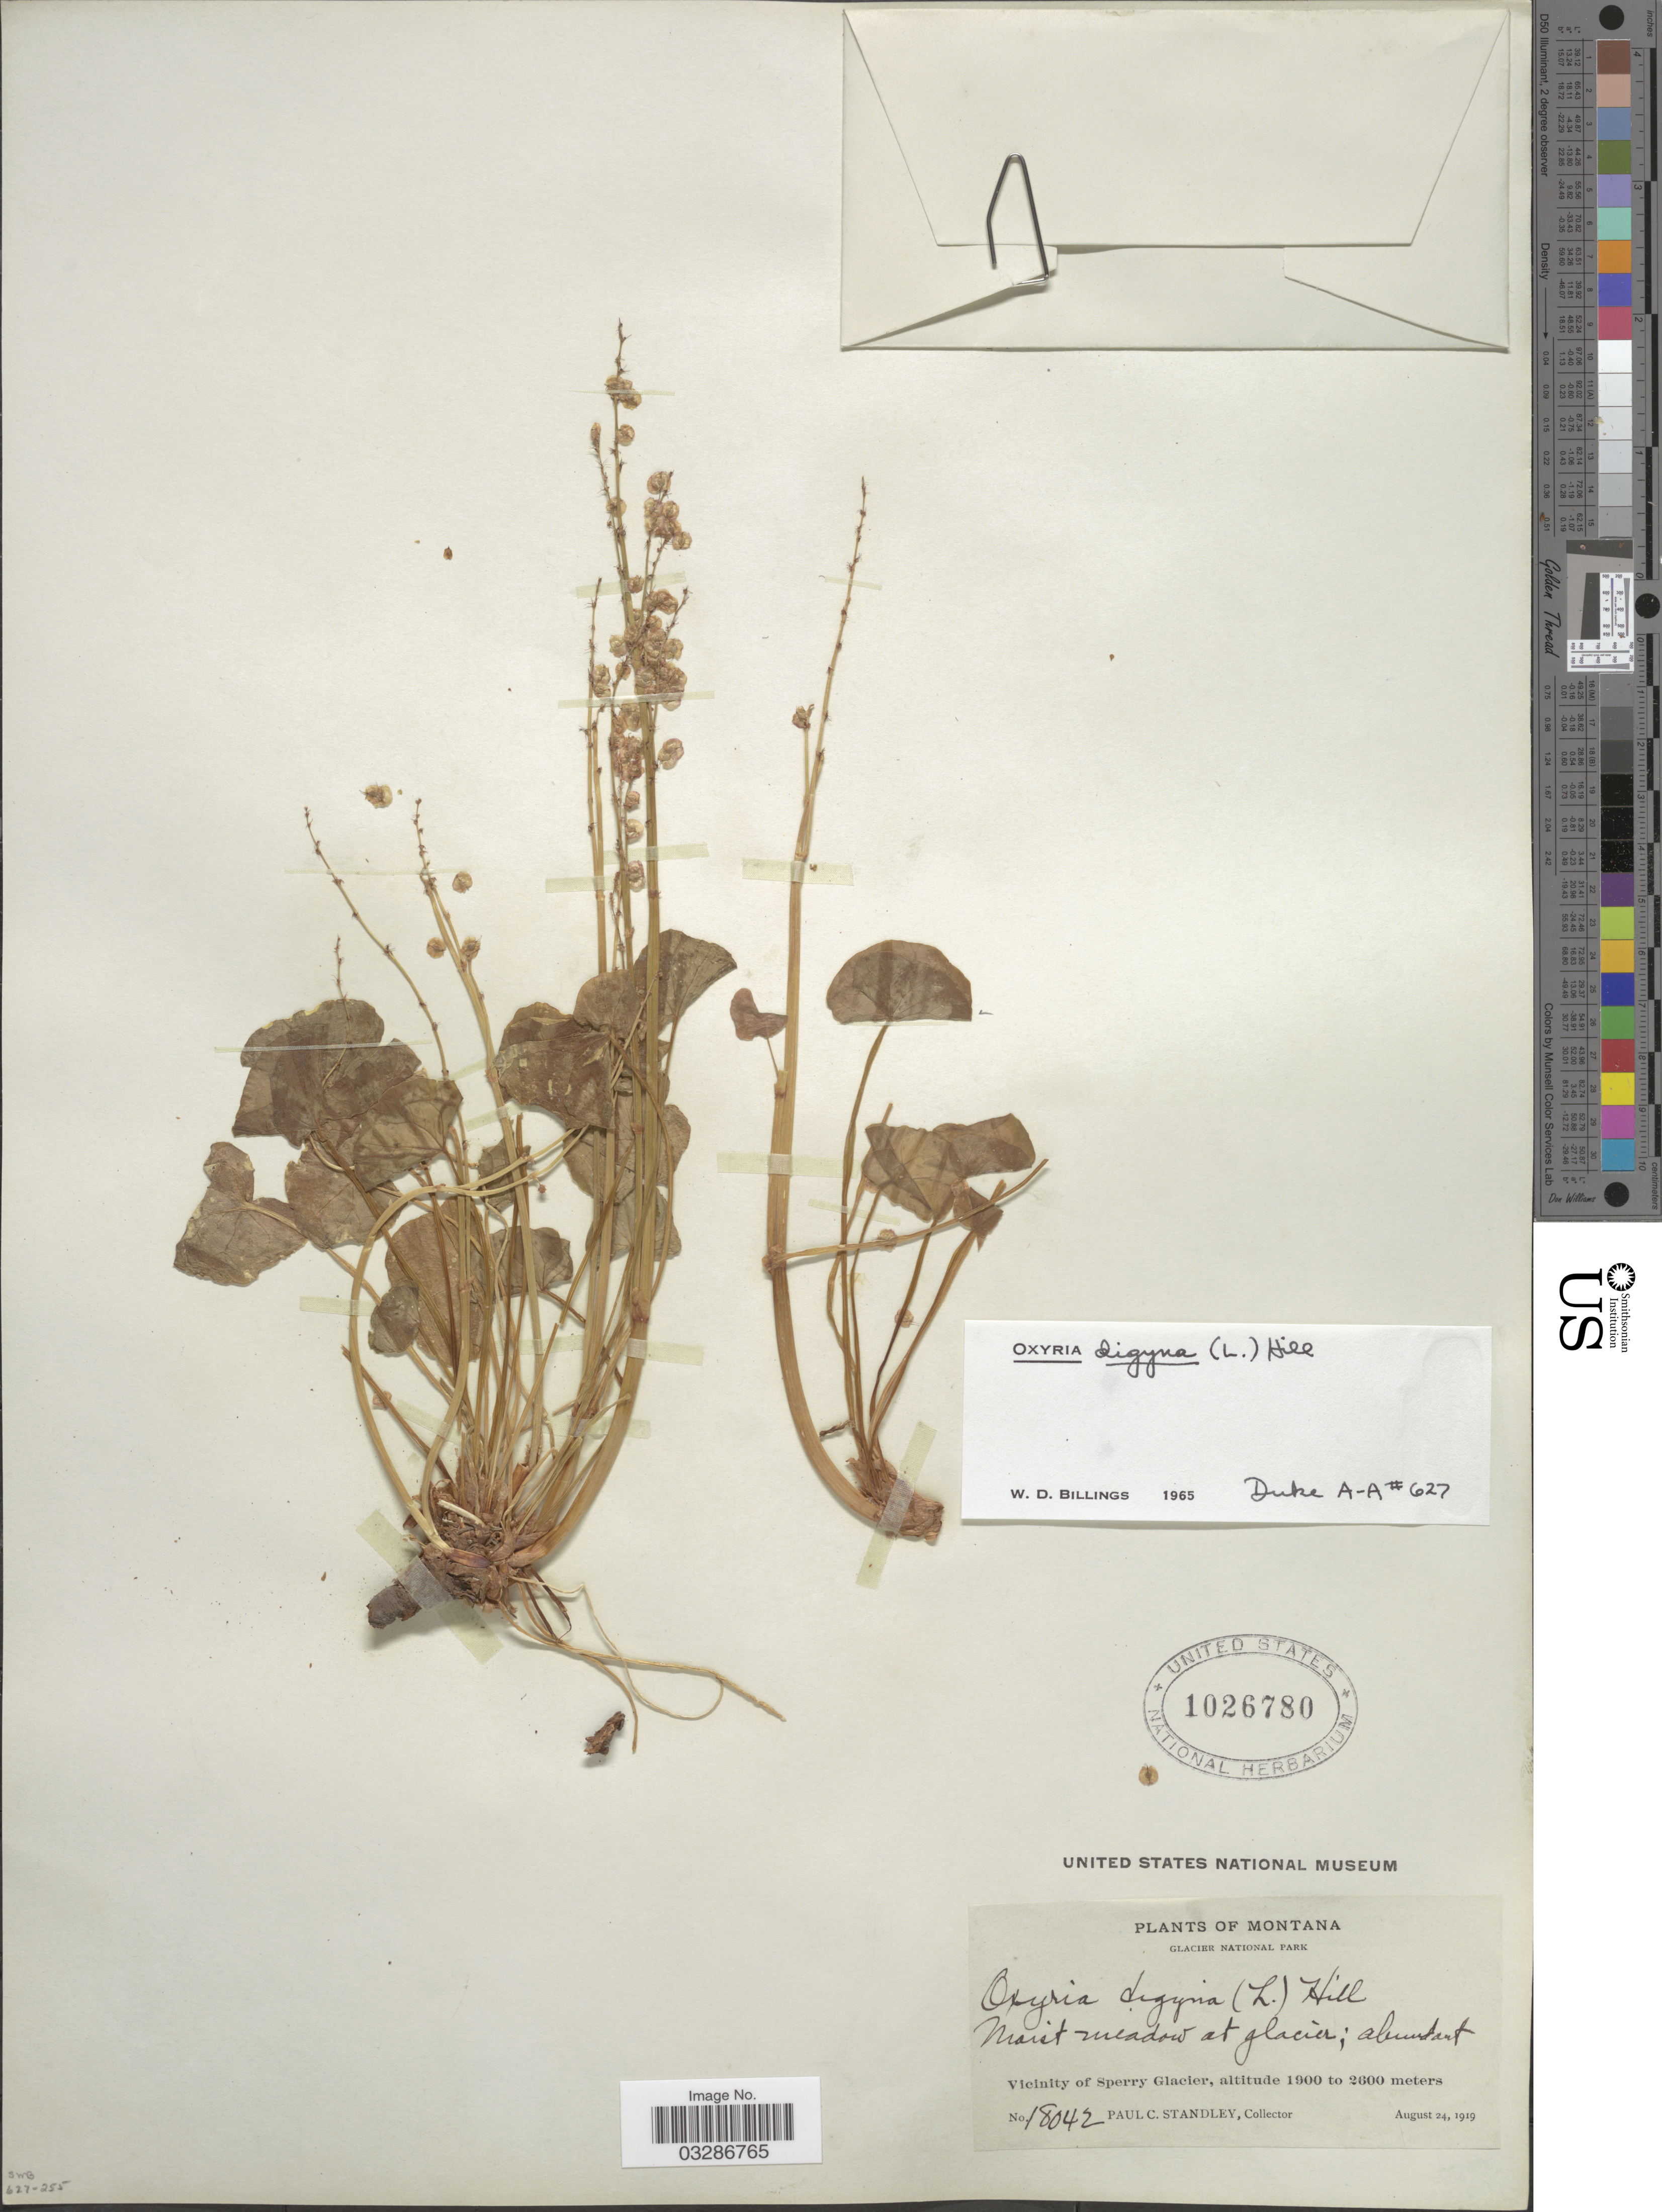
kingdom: Plantae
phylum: Tracheophyta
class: Magnoliopsida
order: Caryophyllales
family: Polygonaceae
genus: Oxyria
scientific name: Oxyria digyna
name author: (L.) Hill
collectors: P. C. Standley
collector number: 18042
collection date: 1919-08-24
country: United States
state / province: Montana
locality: Glacier National Park. Vicinity of Sperry Glacier.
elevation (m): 1900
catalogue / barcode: US 1026780